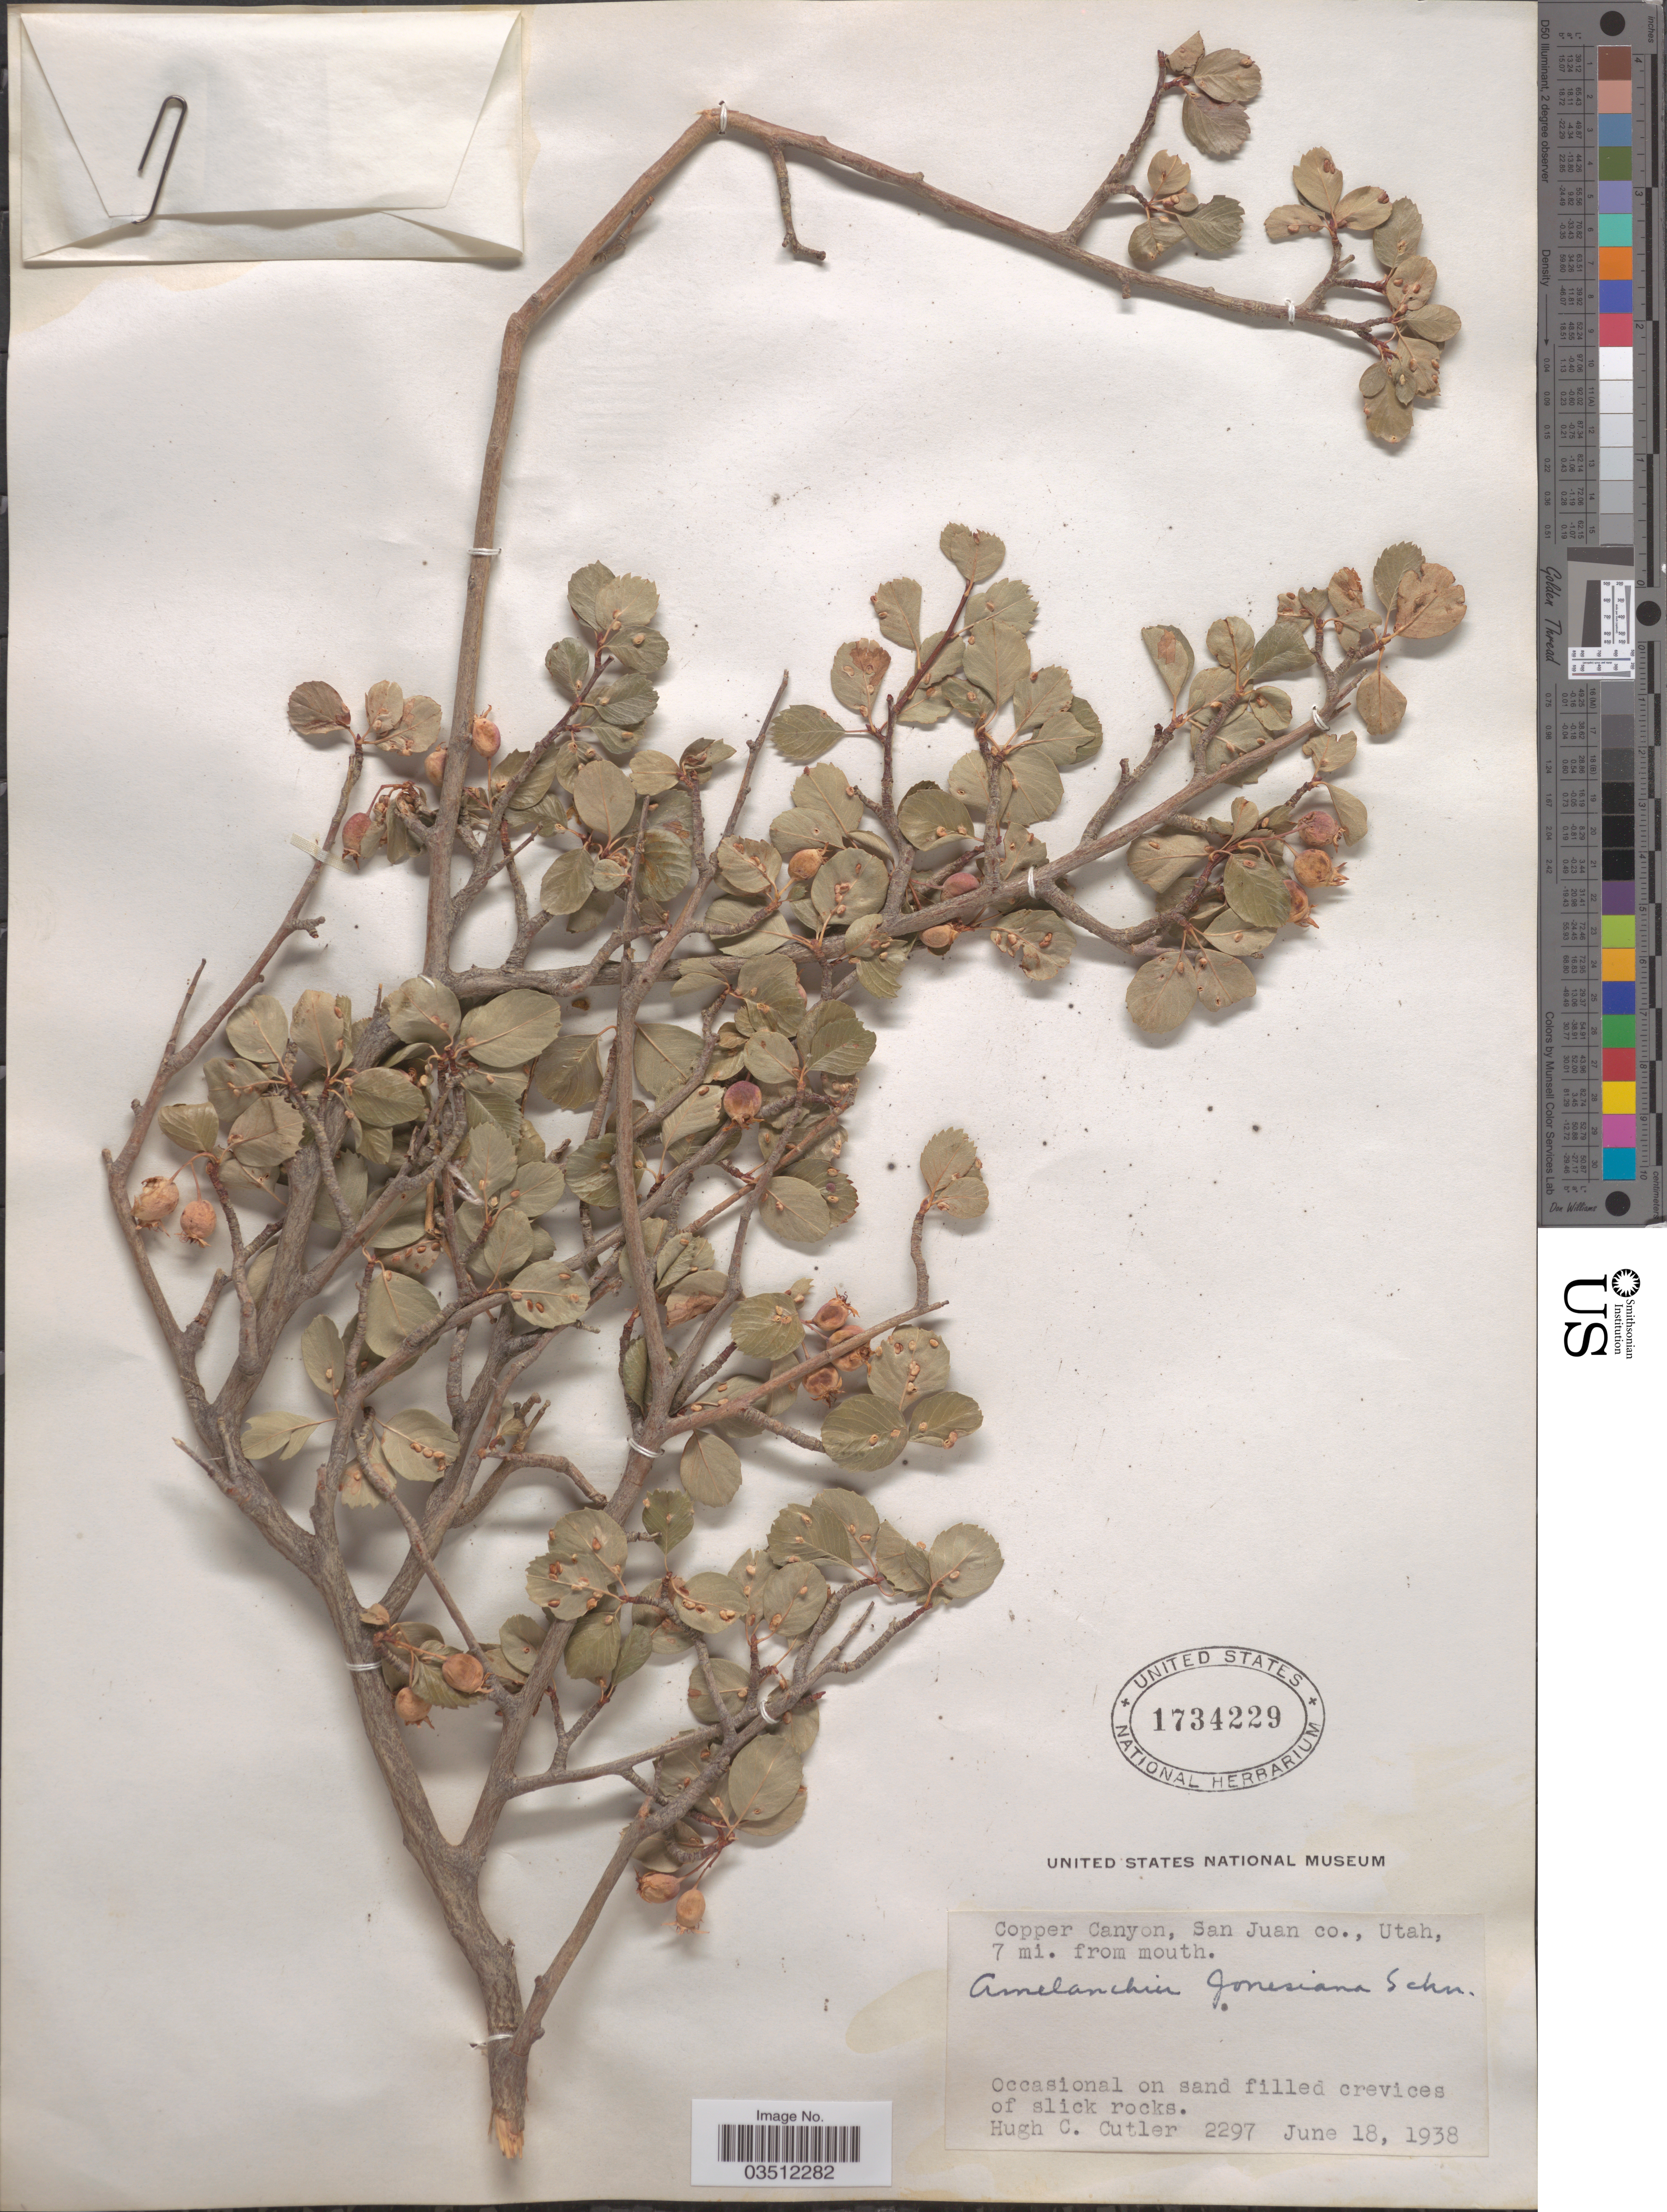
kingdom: Plantae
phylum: Tracheophyta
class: Magnoliopsida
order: Rosales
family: Rosaceae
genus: Amelanchier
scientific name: Amelanchier jonesiana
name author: C.K. Schneid.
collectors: H. C. Cutler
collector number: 2297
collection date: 1938-06-18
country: United States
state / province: Utah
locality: Copper Canyon, San Juan co. 7 mi. from mouth.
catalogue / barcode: US 1734229